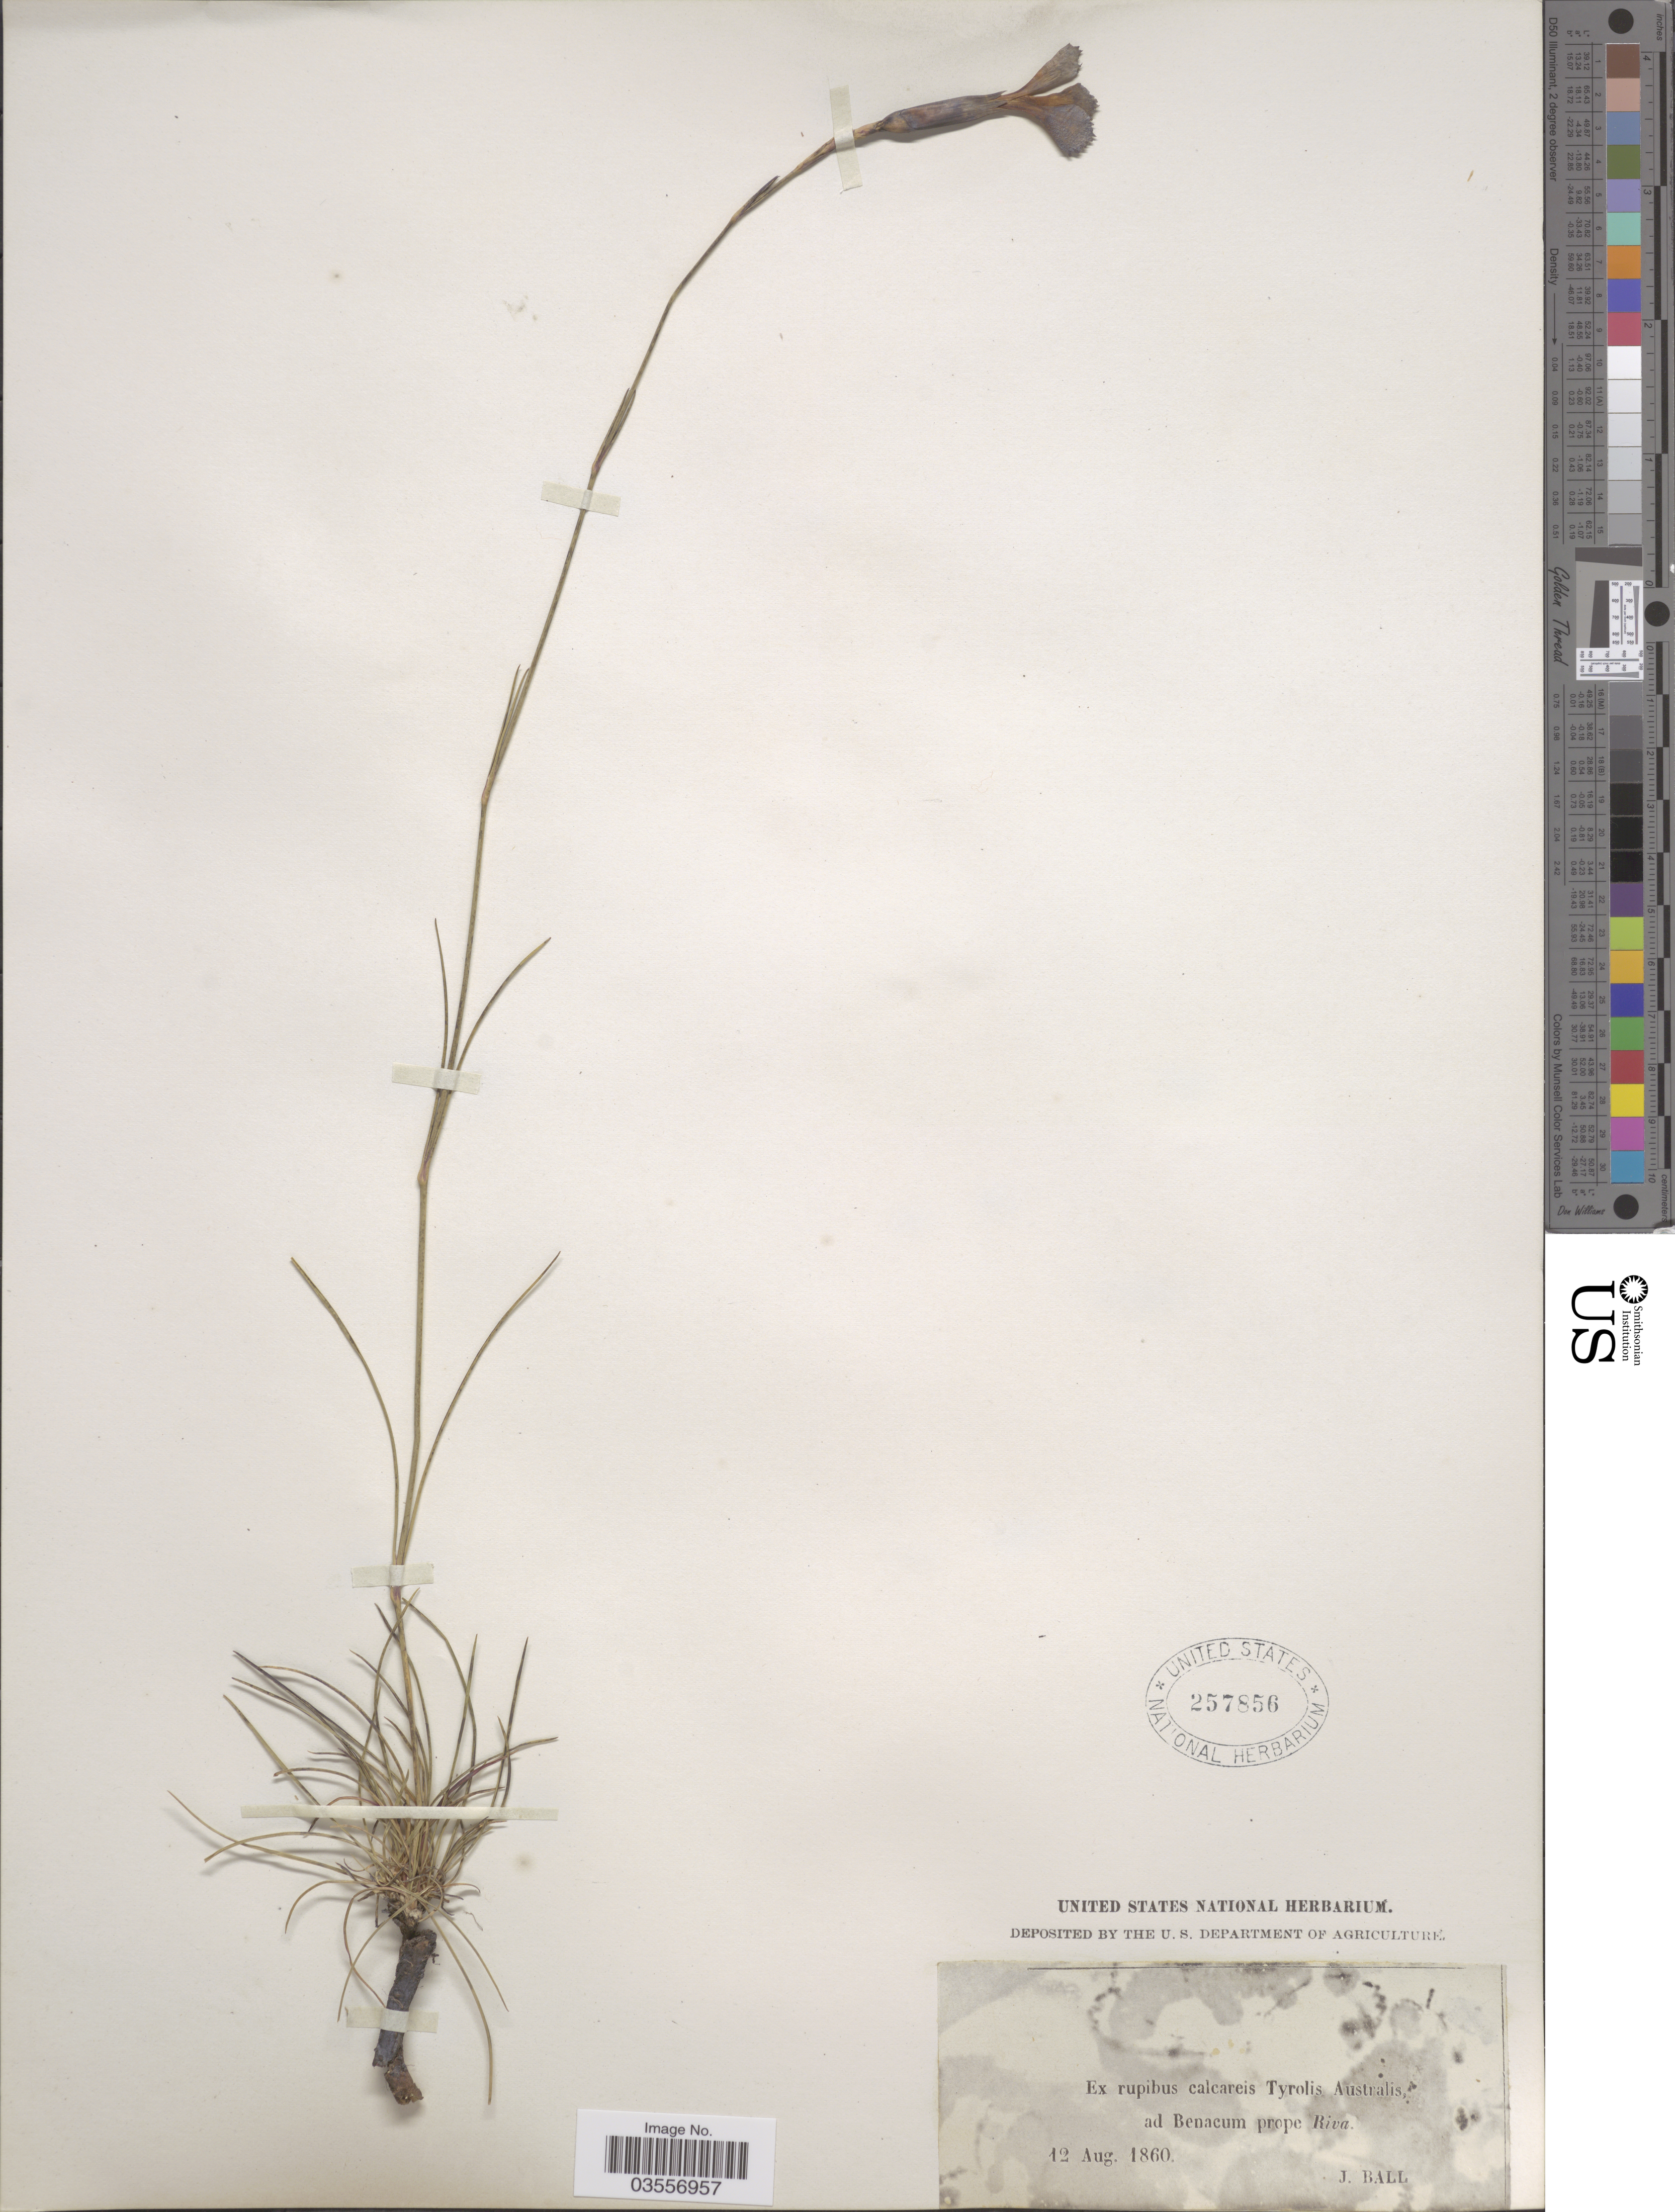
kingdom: Plantae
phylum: Tracheophyta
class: Magnoliopsida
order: Caryophyllales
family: Caryophyllaceae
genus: Dianthus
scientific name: Dianthus sp.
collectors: J. Ball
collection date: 1860-08-12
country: Italy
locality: Ex rupibus calcareis Tyrolis Australis, ad Benacum prope Riva.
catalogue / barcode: US 257856